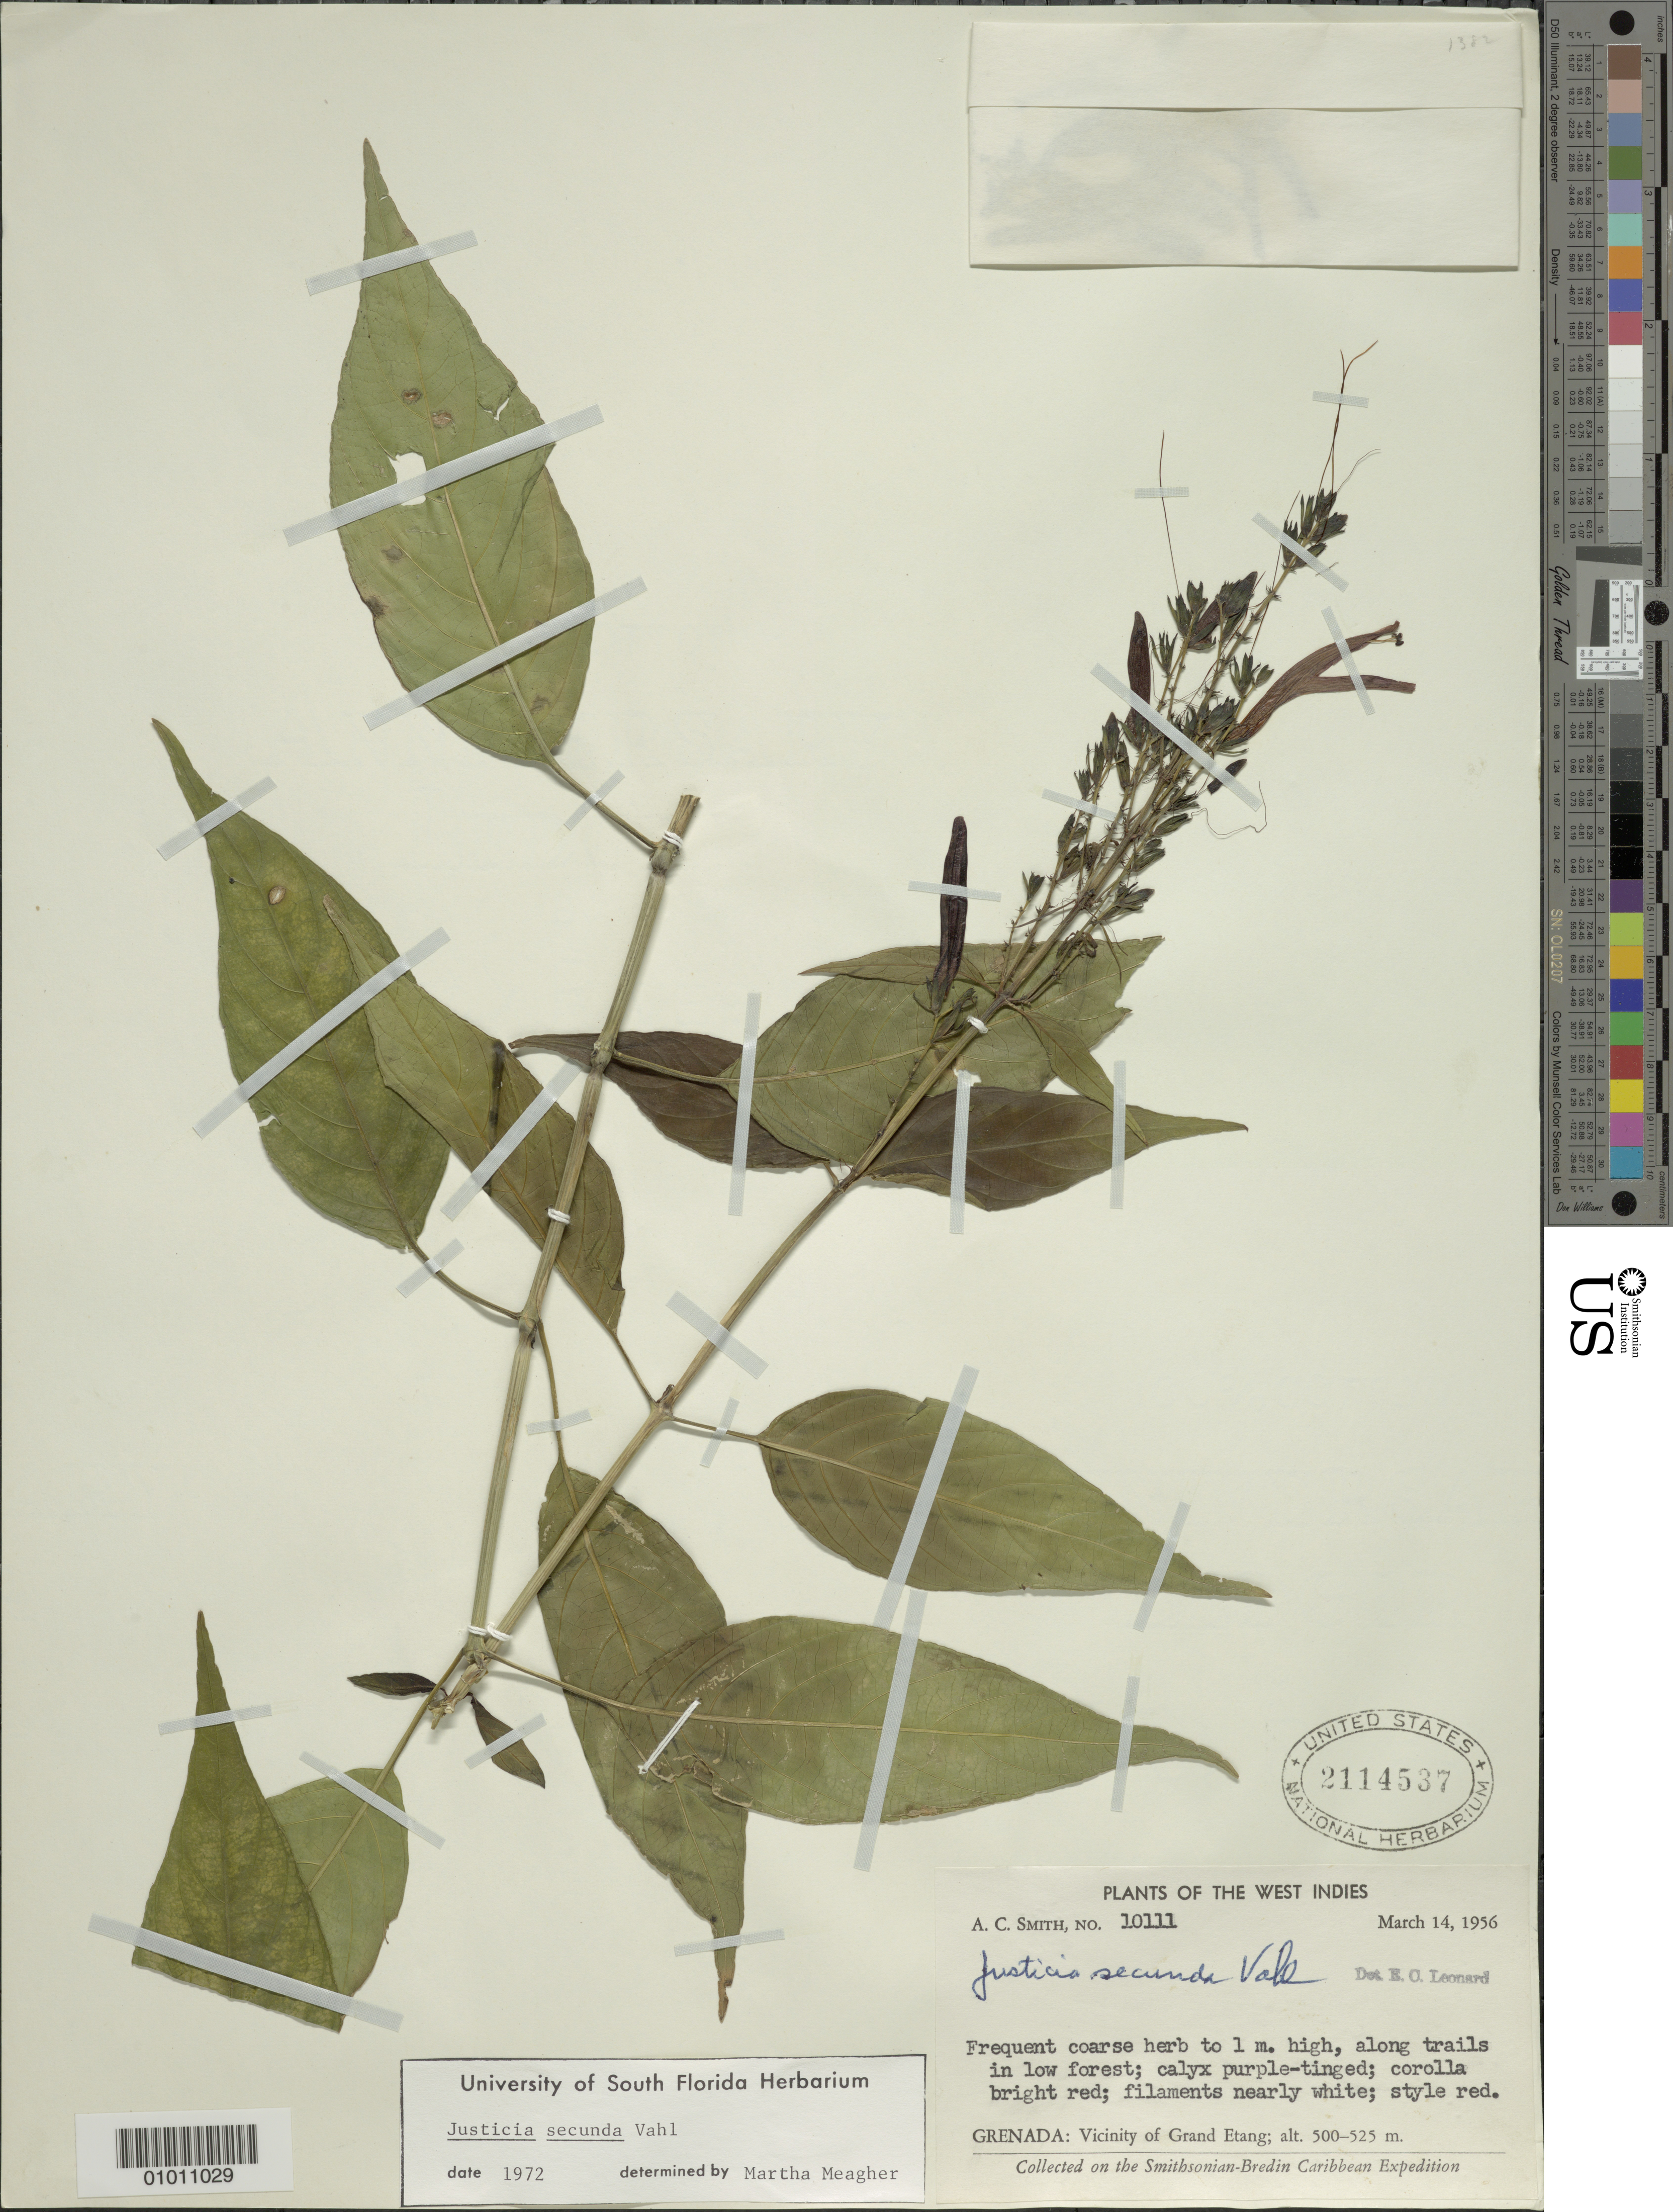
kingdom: Plantae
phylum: Tracheophyta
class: Magnoliopsida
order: Lamiales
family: Acanthaceae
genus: Justicia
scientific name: Justicia secunda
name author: Vahl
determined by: Meagher, M.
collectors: A. C. Smith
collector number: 10111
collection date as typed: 14 Mar 1956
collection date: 1956-03-14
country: Grenada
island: Grenada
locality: Vicinity of Grand Etang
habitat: Along trails in low forest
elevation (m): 500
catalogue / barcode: US 2114537